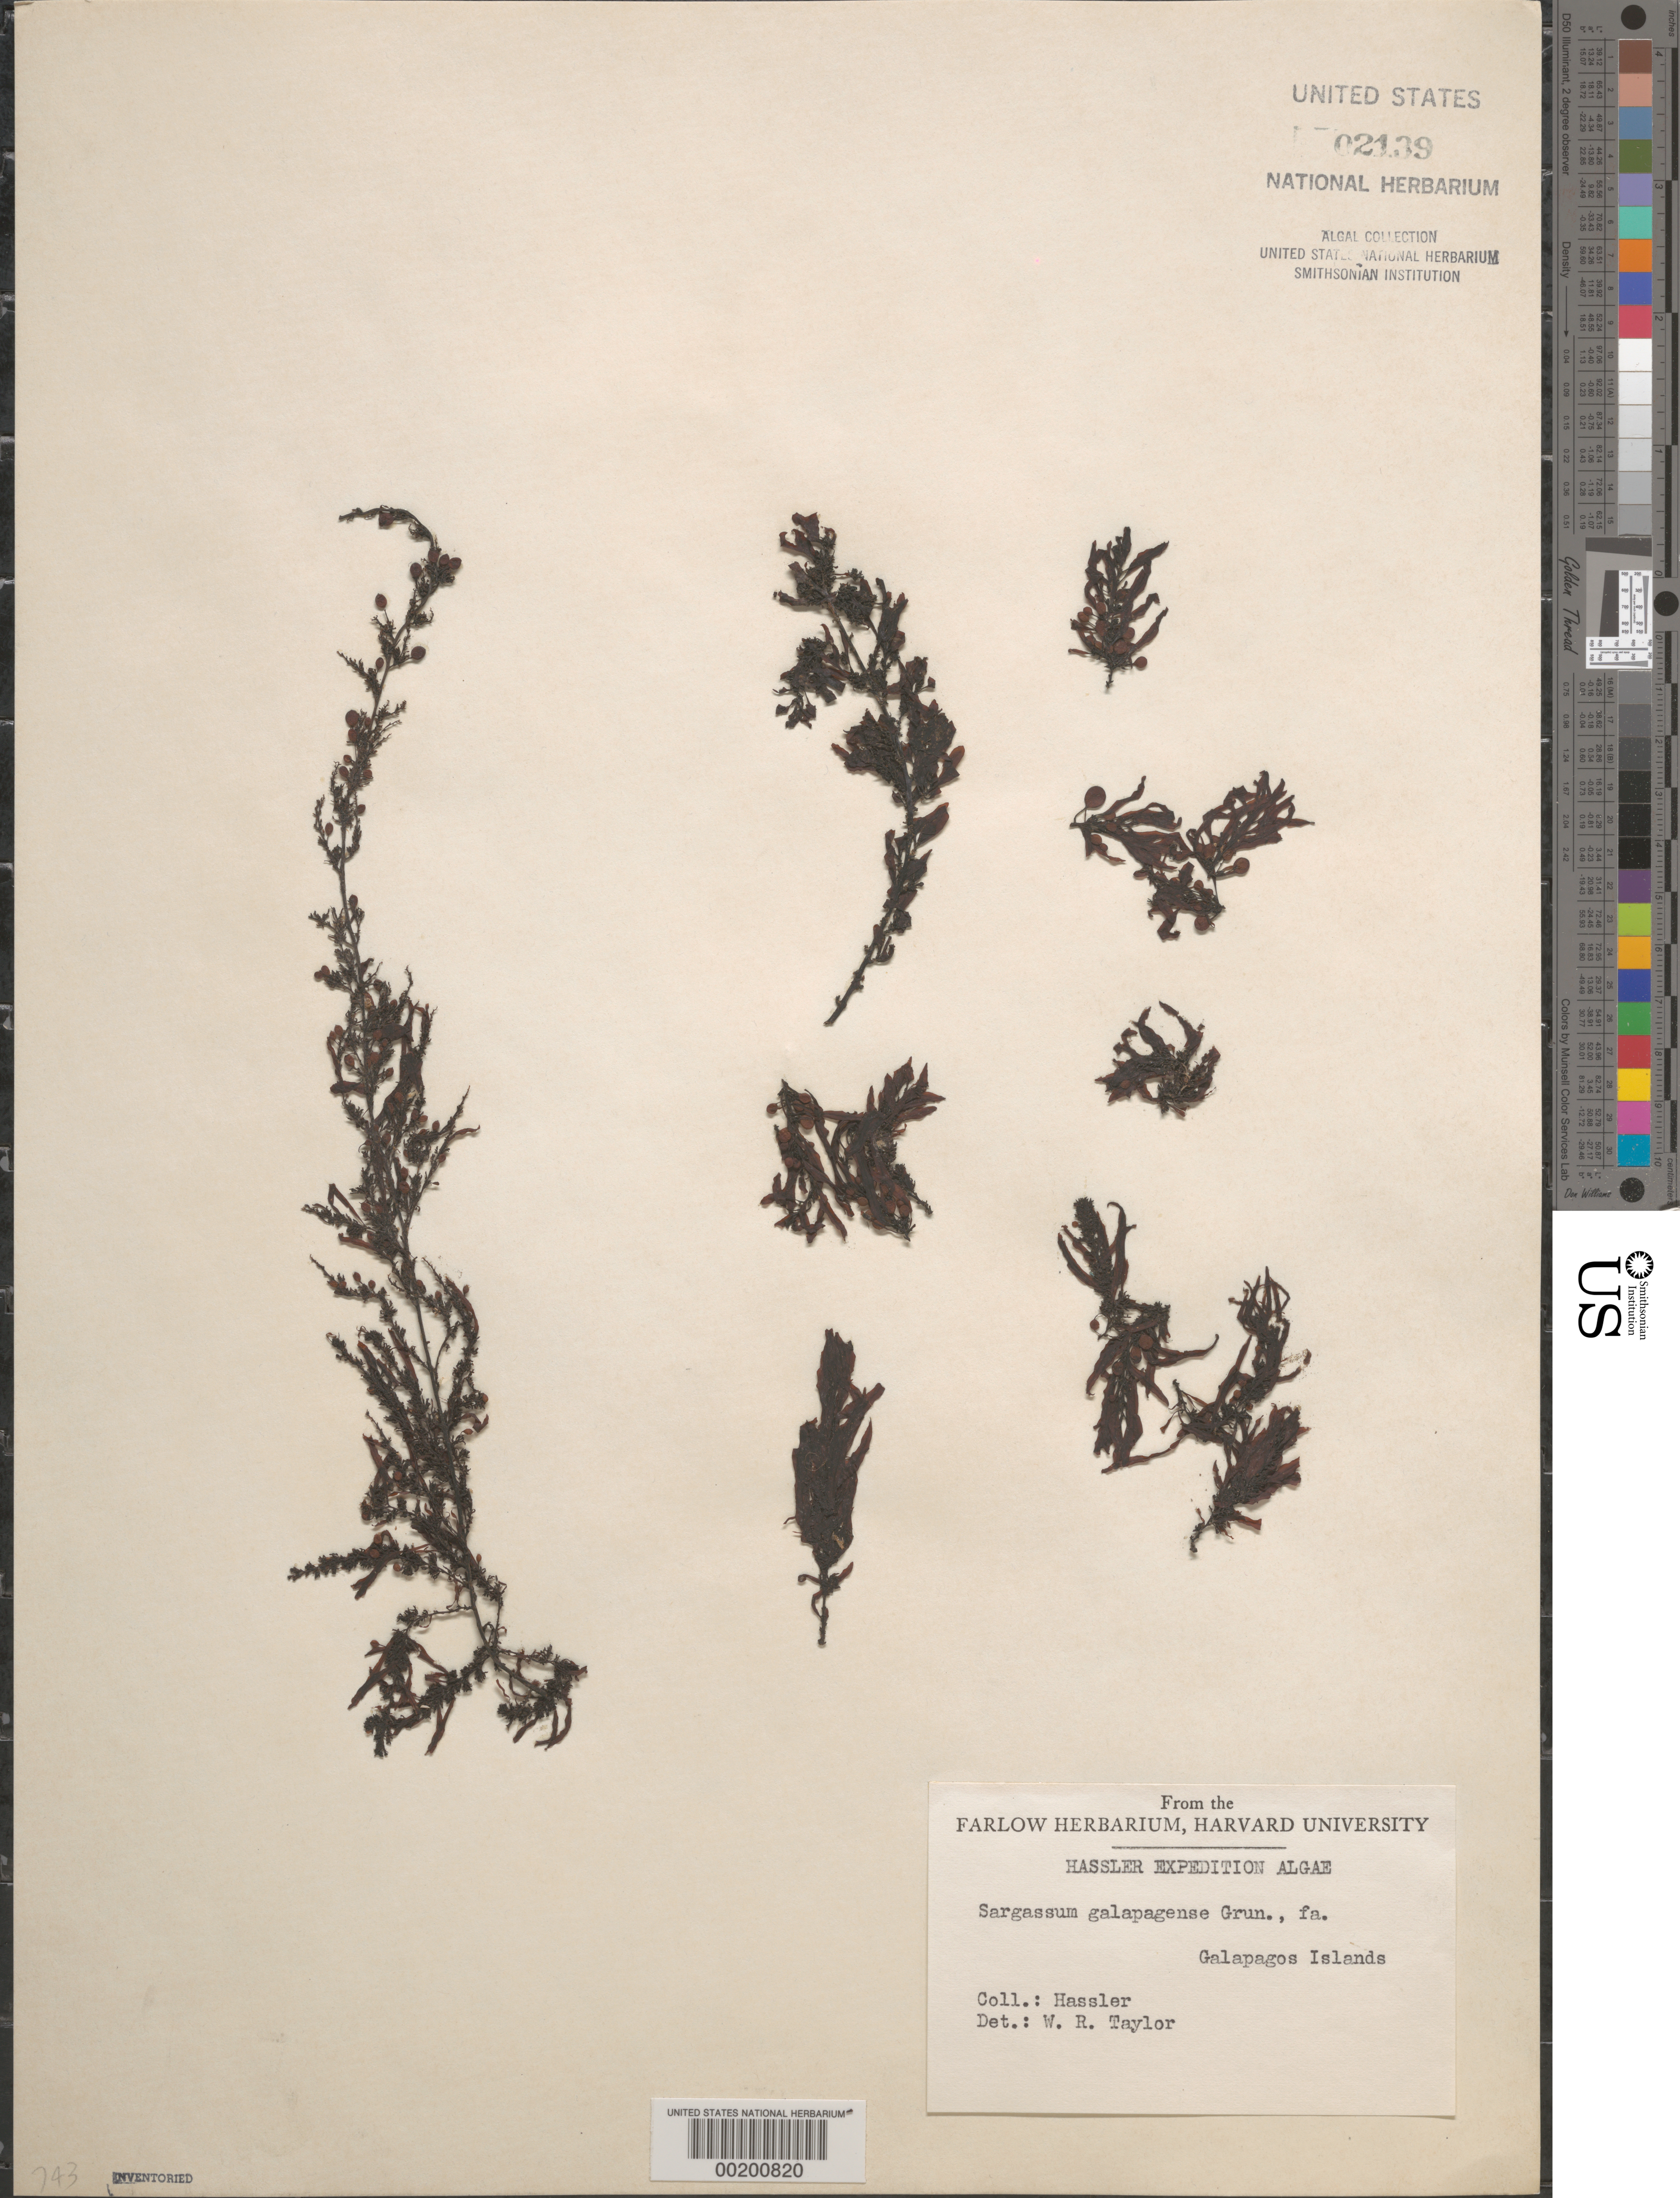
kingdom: Chromista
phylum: Ochrophyta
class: Phaeophyceae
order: Fucales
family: Sargassaceae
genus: Sargassum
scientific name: Sargassum galapagense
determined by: Taylor, William R.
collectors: T. Hill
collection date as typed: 1872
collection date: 1872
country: Ecuador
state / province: Colón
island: Galápagos Is.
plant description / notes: Hassler Expedition, 1871-1872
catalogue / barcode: US 2139